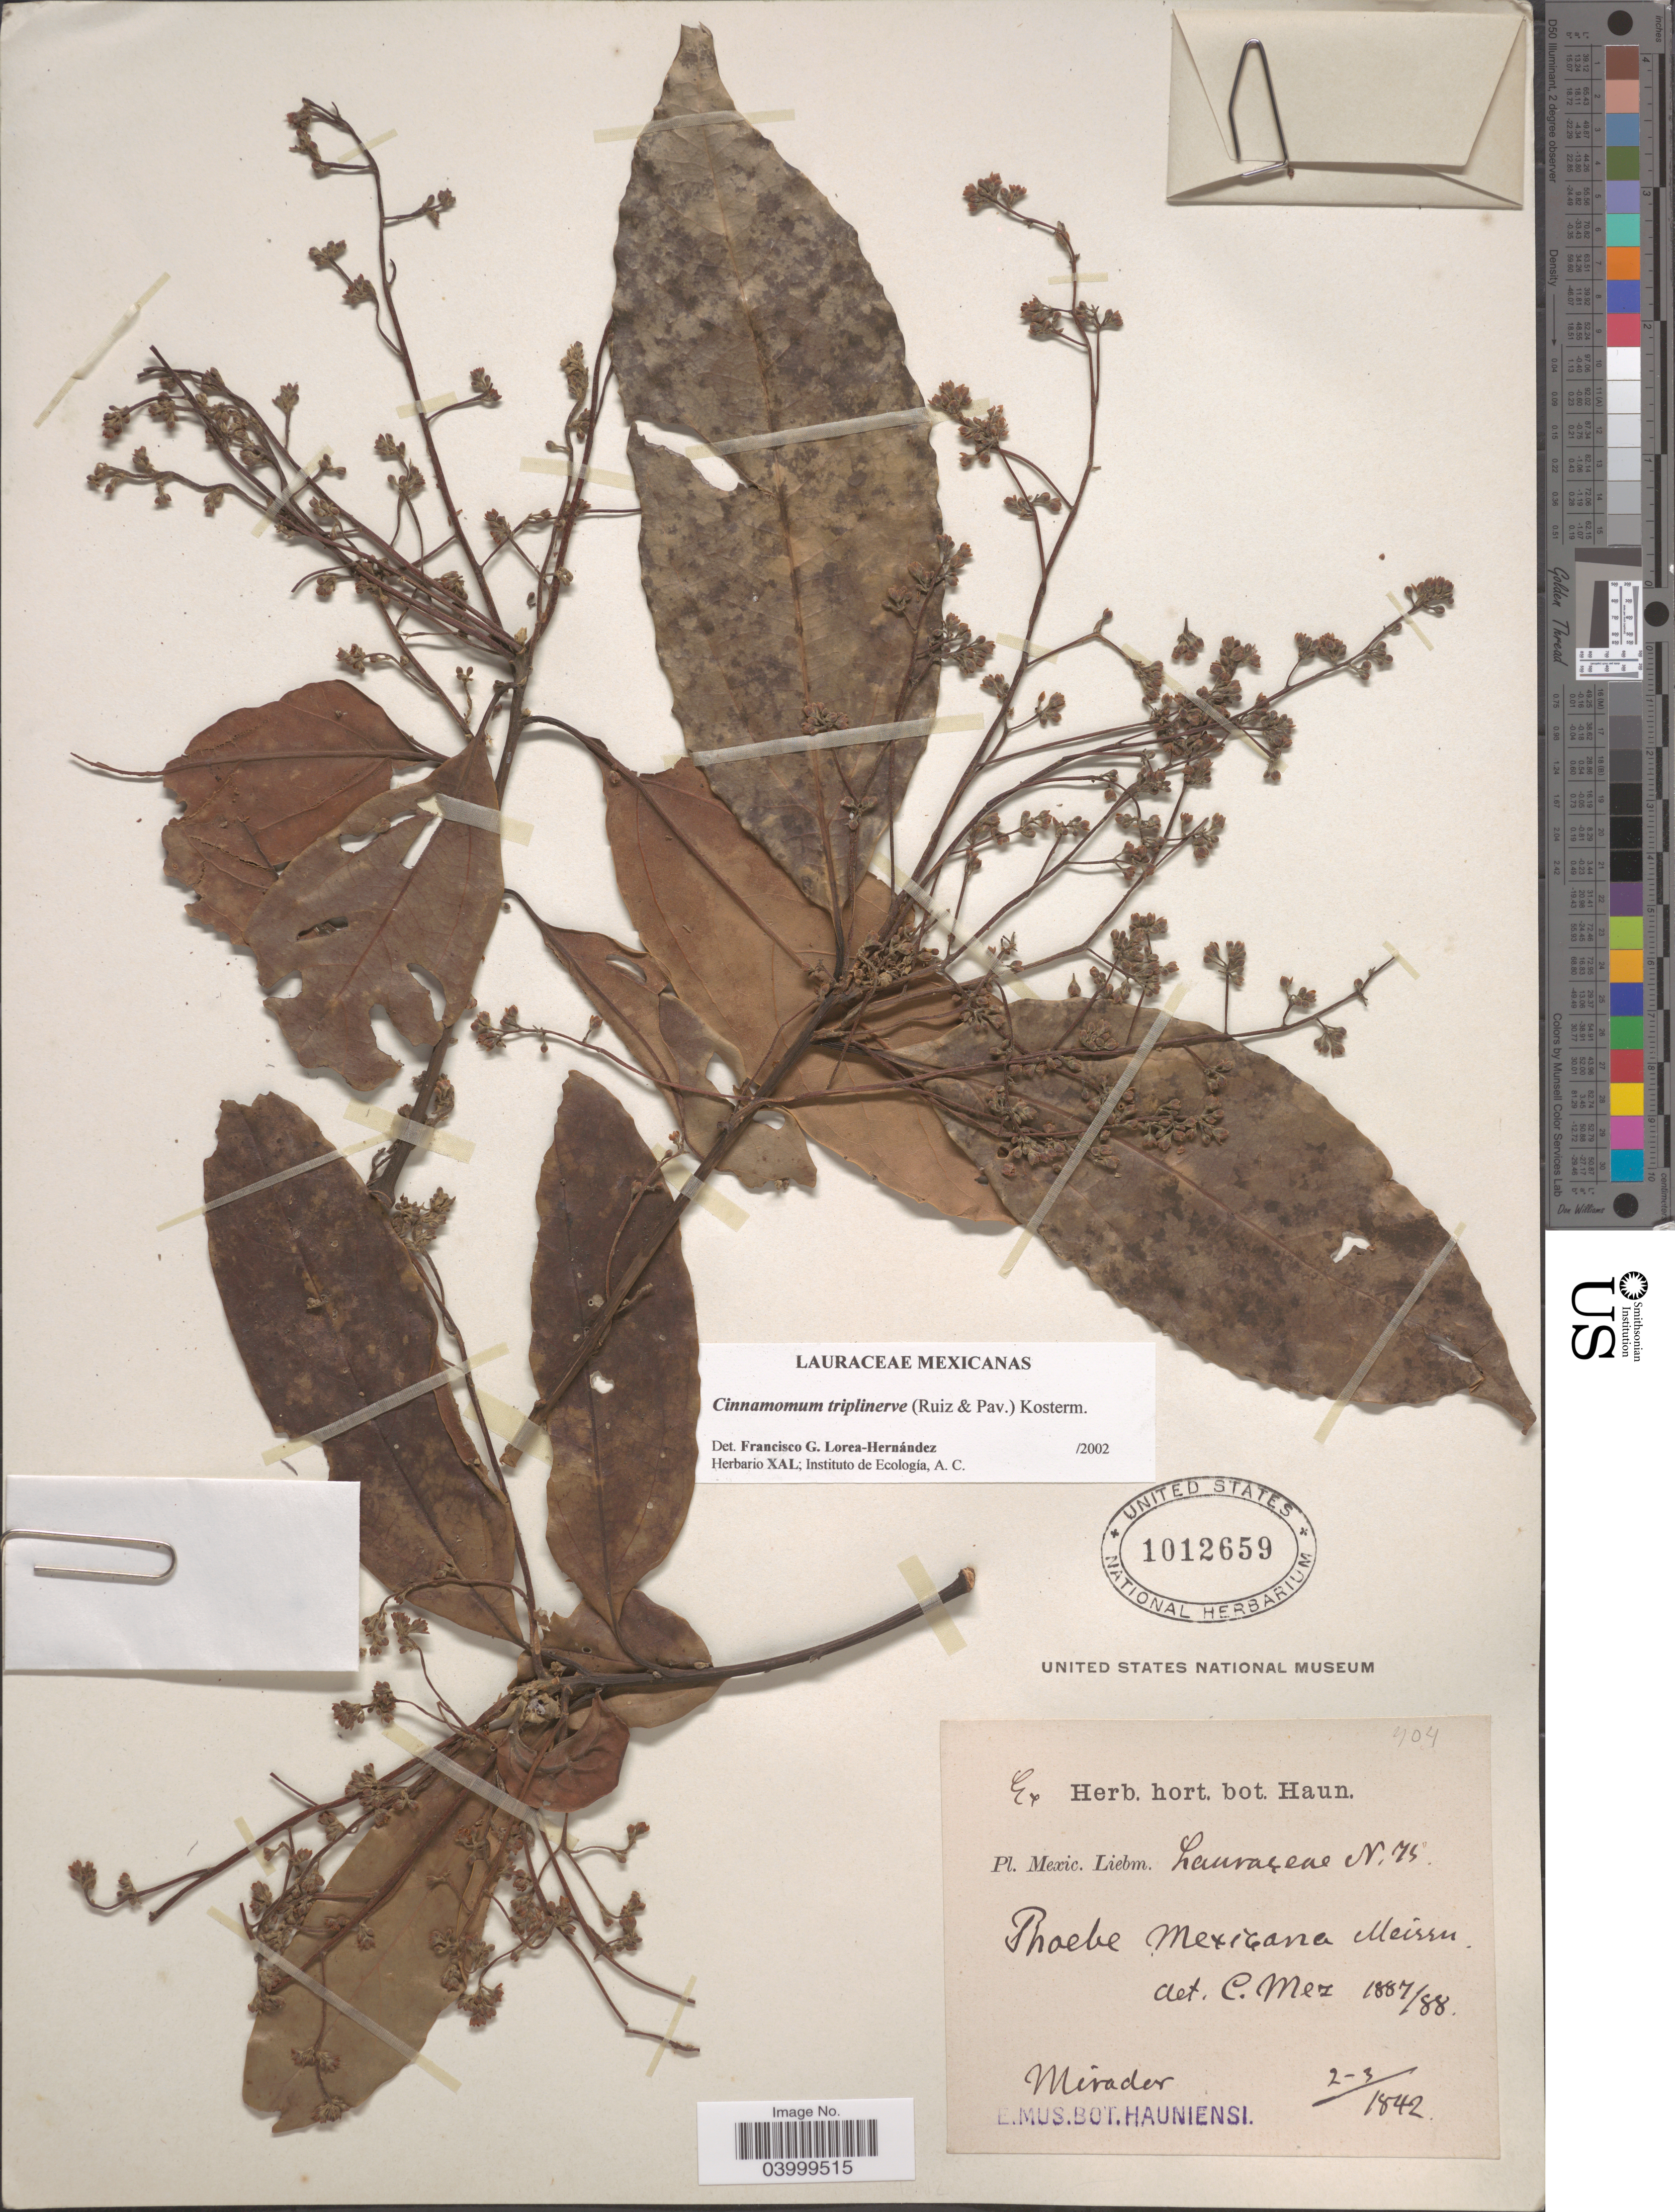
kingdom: Plantae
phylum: Tracheophyta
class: Magnoliopsida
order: Laurales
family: Lauraceae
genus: Cinnamomum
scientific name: Cinnamomum triplinerve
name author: (Ruiz & Pav.) Kosterm.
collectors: Liebm.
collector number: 75*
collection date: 1842-03-02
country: Mexico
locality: Mirador.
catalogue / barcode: US 1012659